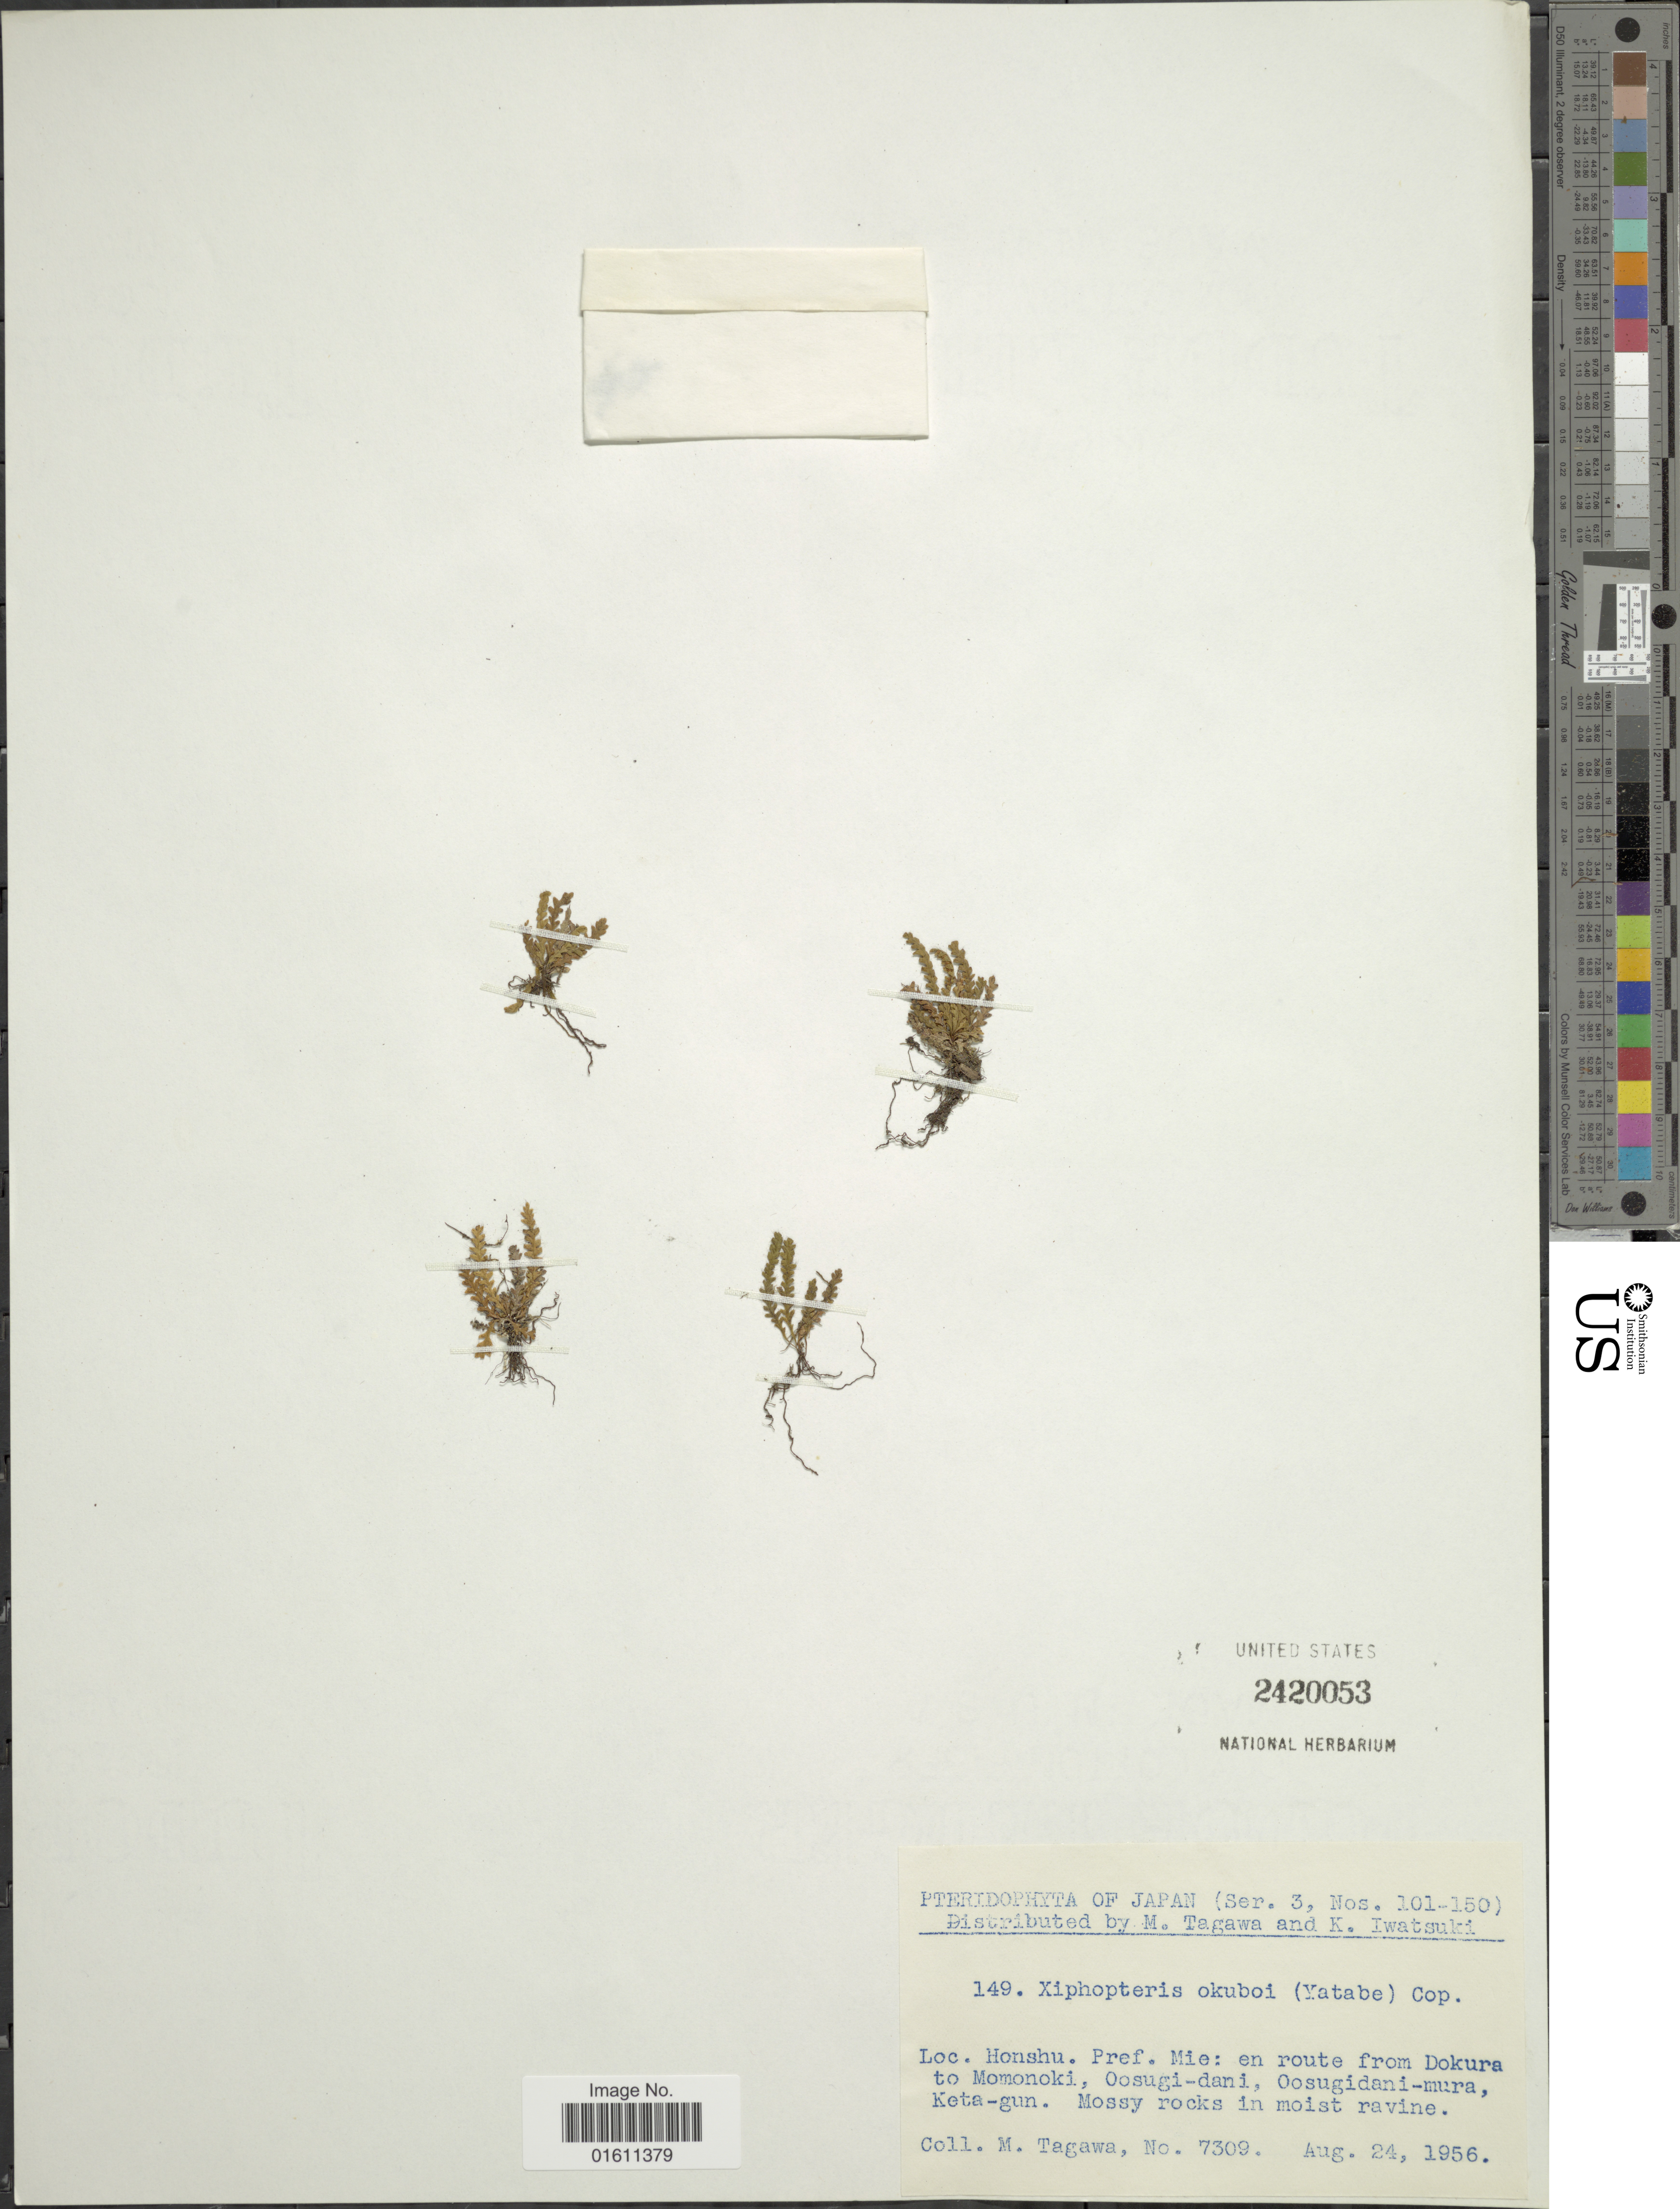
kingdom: Plantae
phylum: Tracheophyta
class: Polypodiopsida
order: Polypodiales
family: Polypodiaceae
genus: Micropolypodium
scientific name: Micropolypodium okuboi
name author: (Yatabe) Hayata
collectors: M. Tagawa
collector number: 7309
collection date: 1956-08-24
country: Japan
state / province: Mie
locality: Honshu. Pref. Mie: en route from Dokura to Momonoki, Oosugi-Dani, Oosugidani-mura, Keta-gun.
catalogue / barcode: US 2420053